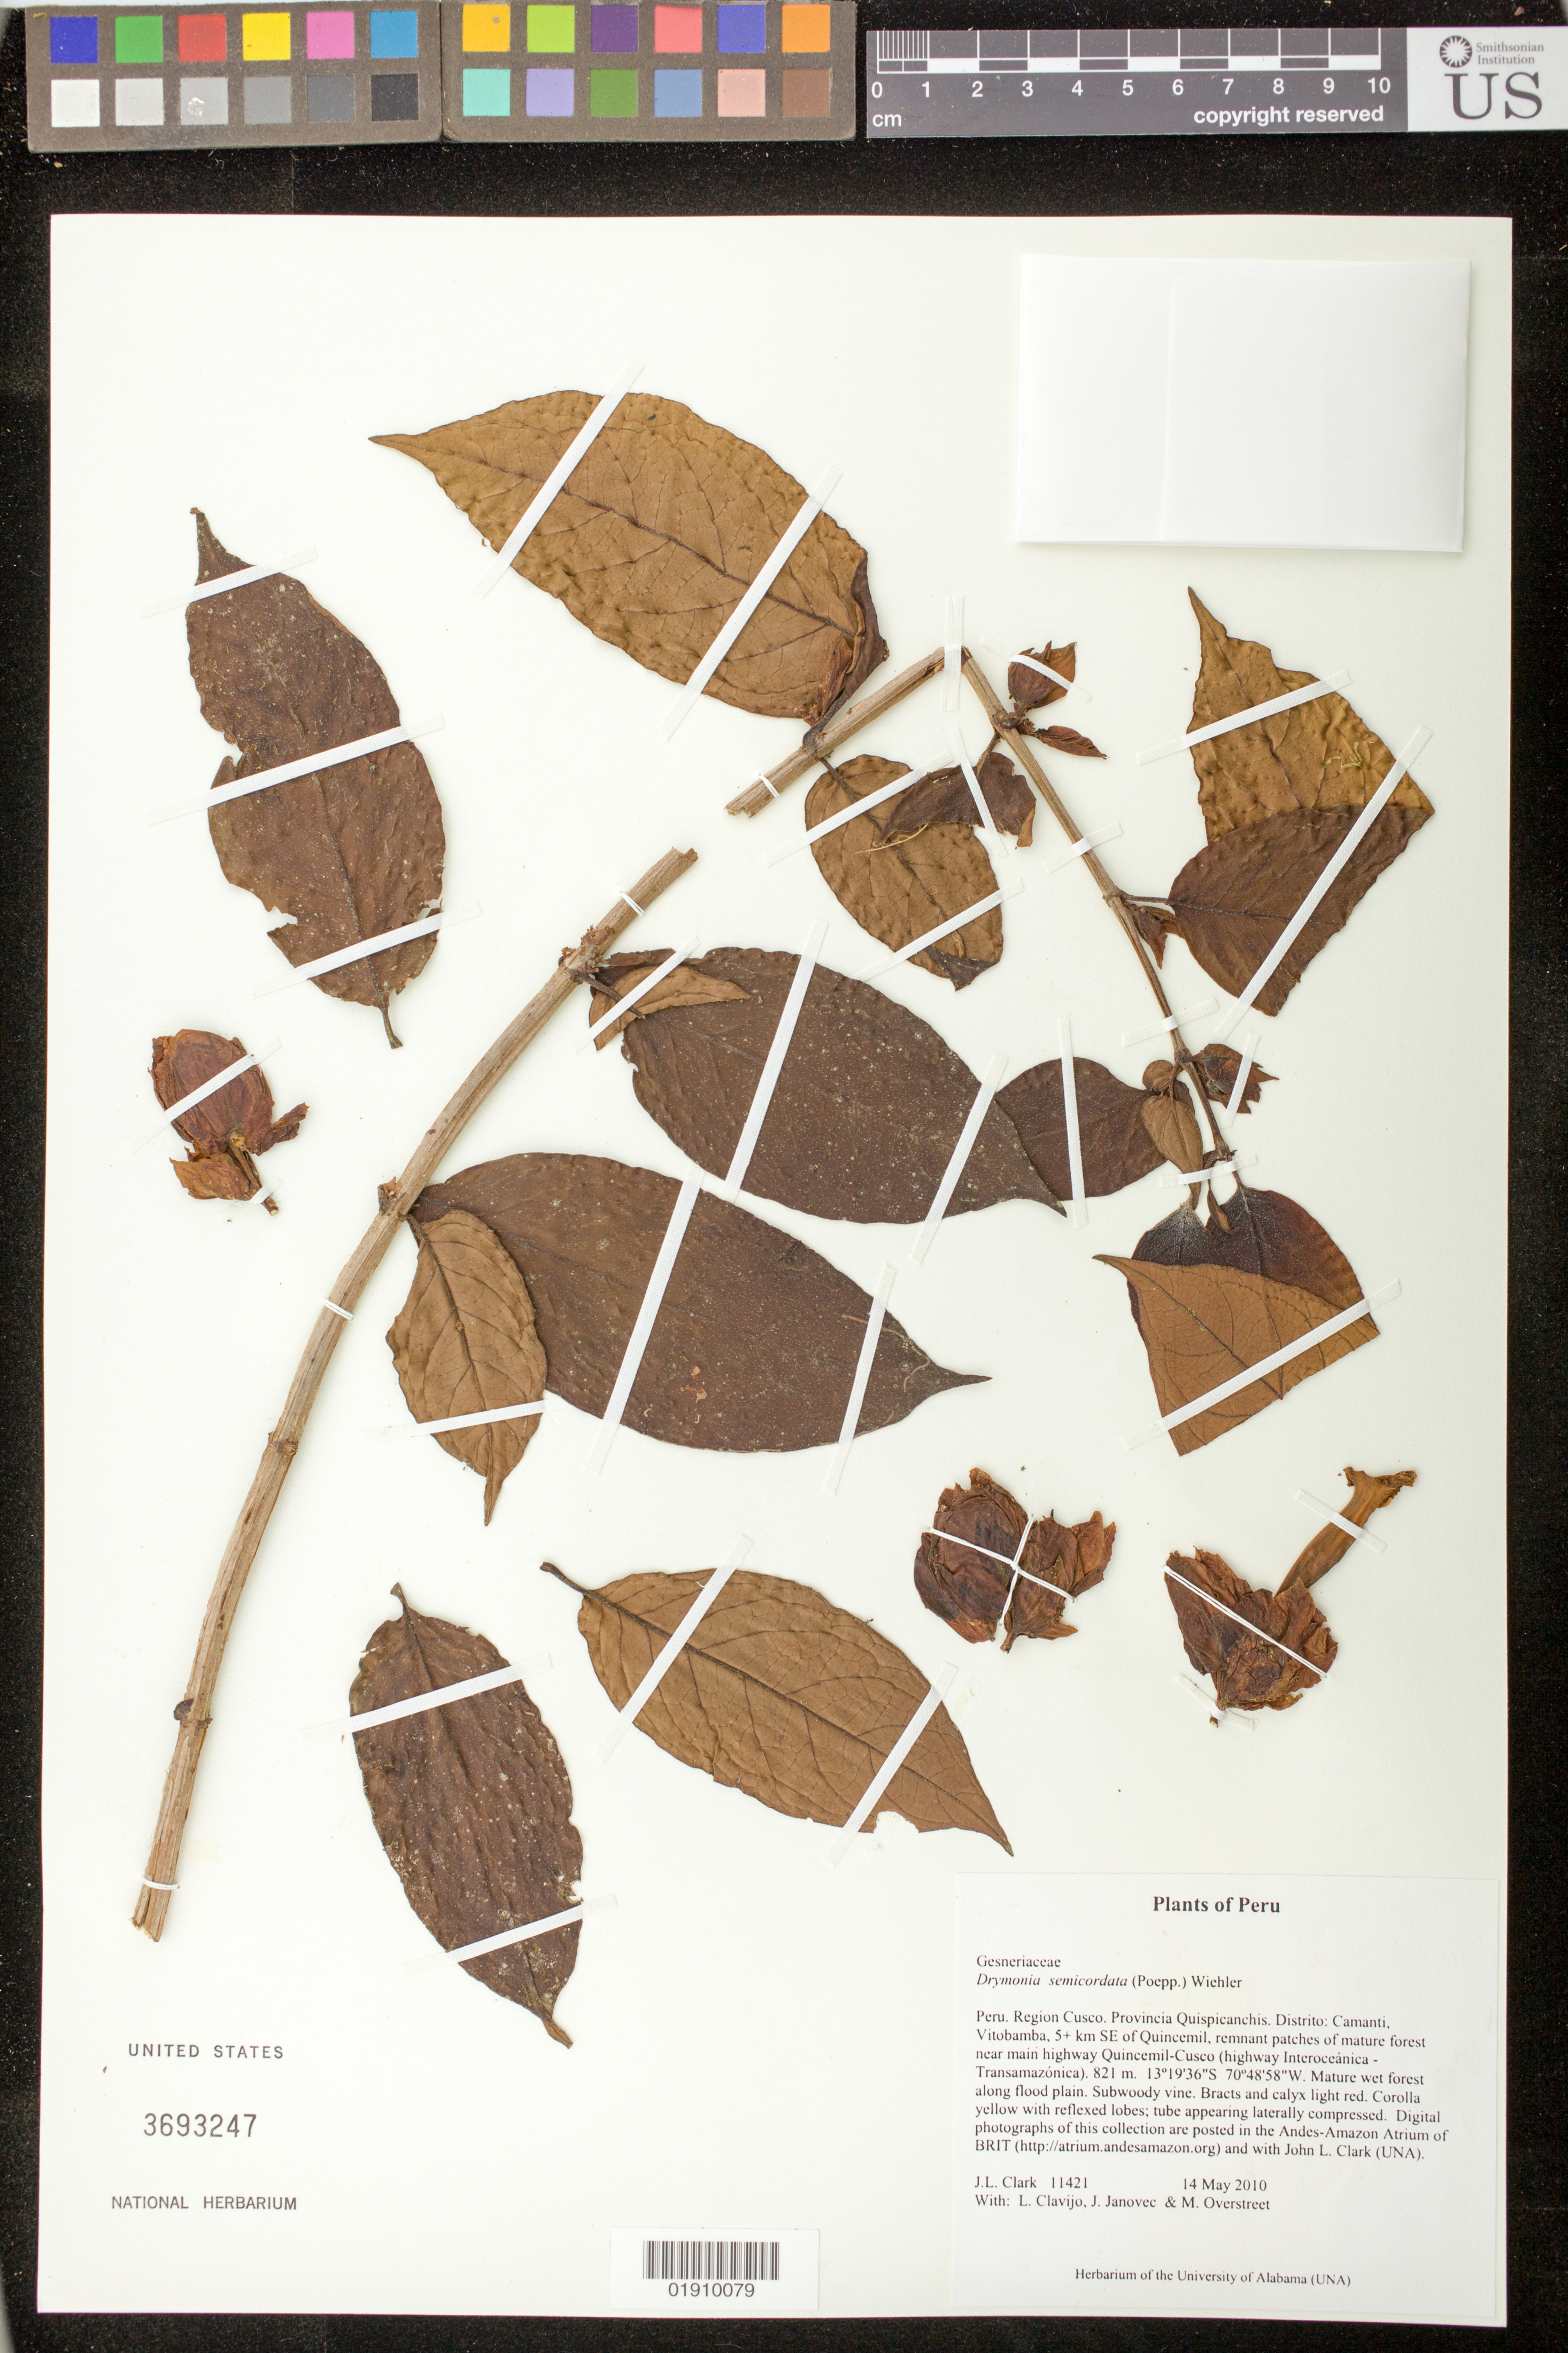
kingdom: Plantae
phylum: Tracheophyta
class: Magnoliopsida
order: Lamiales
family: Gesneriaceae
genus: Drymonia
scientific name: Drymonia semicordata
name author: (Poepp.) Wiehler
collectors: J. L. Clark, L. Clavijo, J.P. Janovec & M. Overstreet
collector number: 11421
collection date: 2010-05-14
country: Peru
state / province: Cusco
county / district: Quispicanchis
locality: Region Cusco. 5+km SE of Quincemil, remanat patches of mature forest near main highway Quincemil-Cusco (highway Interoceanica-Transamazonica). Camanti, Vitobamba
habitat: Mature wet forest along flood plain.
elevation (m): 821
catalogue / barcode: US 3693247